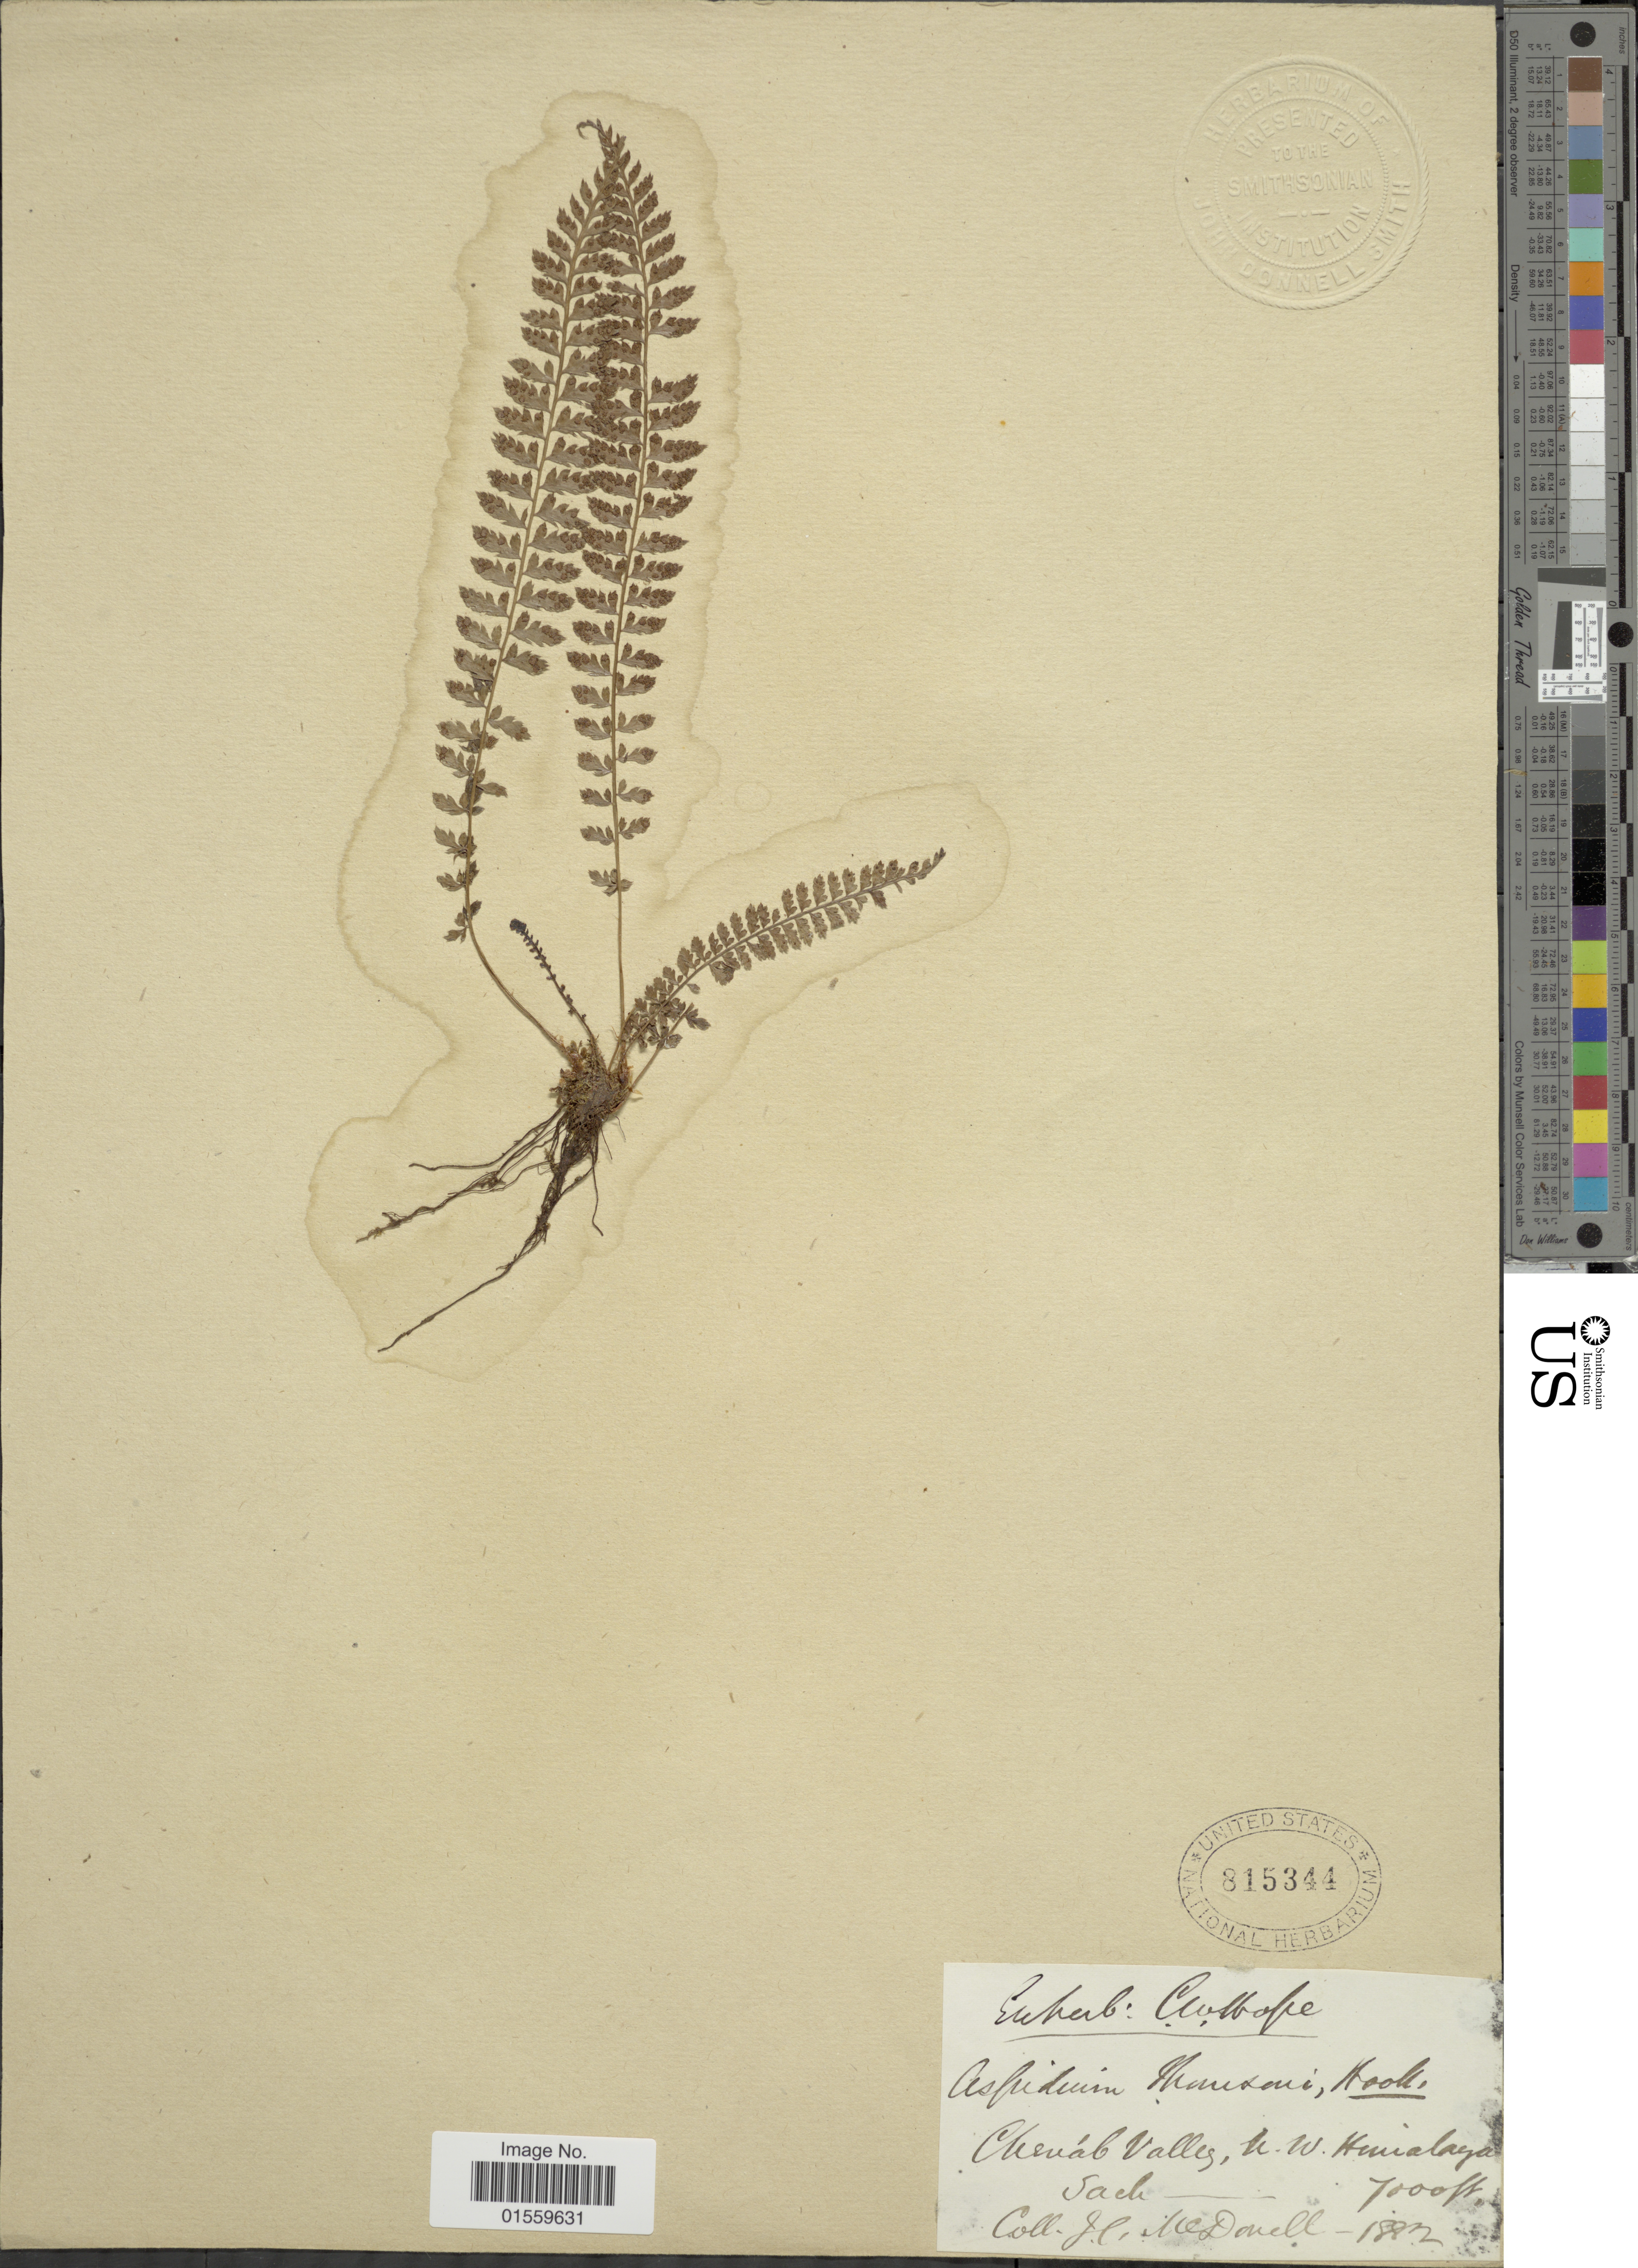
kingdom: Plantae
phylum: Tracheophyta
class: Polypodiopsida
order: Polypodiales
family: Dryopteridaceae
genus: Polystichum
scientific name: Polystichum thomsonii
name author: (Hook. f.) Bedd.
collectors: H. McDonell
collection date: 1882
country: India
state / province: Jammu and Kashmir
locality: Chenab Valley, N. W. Himalaya, Sach.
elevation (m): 2134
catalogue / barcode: US 815344